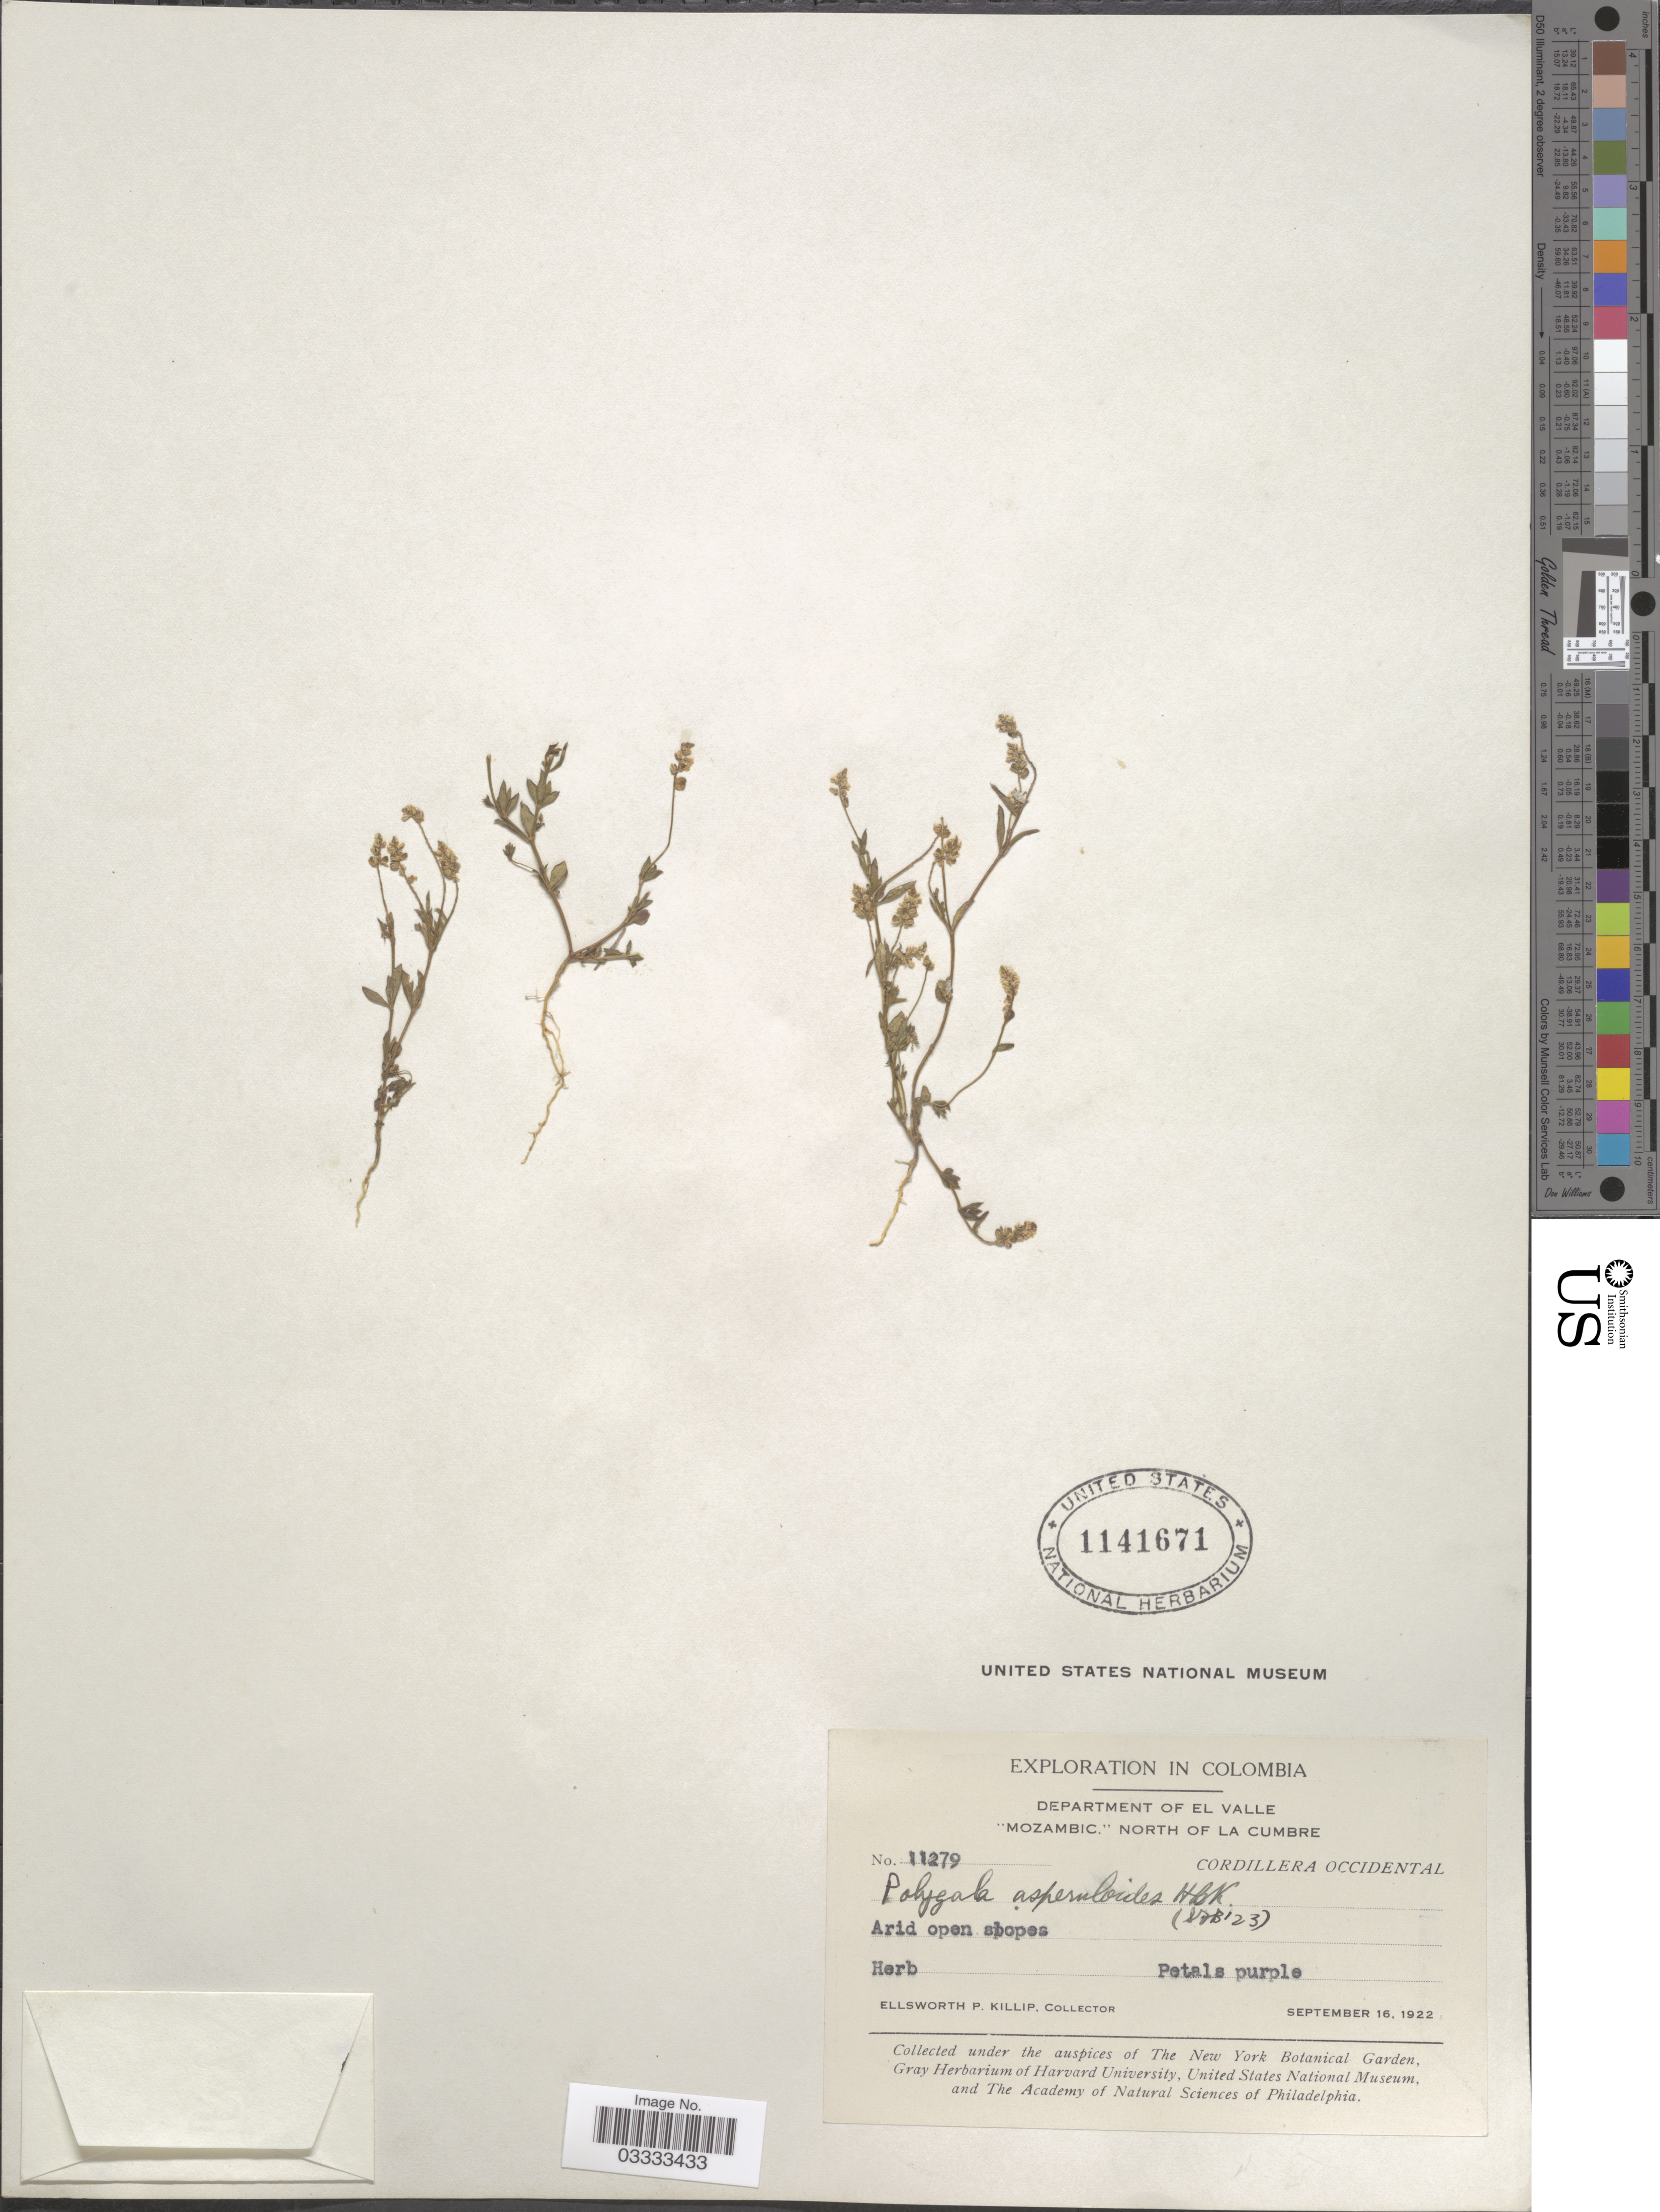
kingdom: Plantae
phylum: Tracheophyta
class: Magnoliopsida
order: Fabales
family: Polygalaceae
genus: Polygala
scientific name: Polygala asperuloides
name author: Kunth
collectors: E. P. Killip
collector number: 11279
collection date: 1922-09-16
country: Colombia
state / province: Valle del Cauca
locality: Department of El Valle. "Mozambic." North of La Cumbre. Cordillera Occidental.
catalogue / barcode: US 1141671